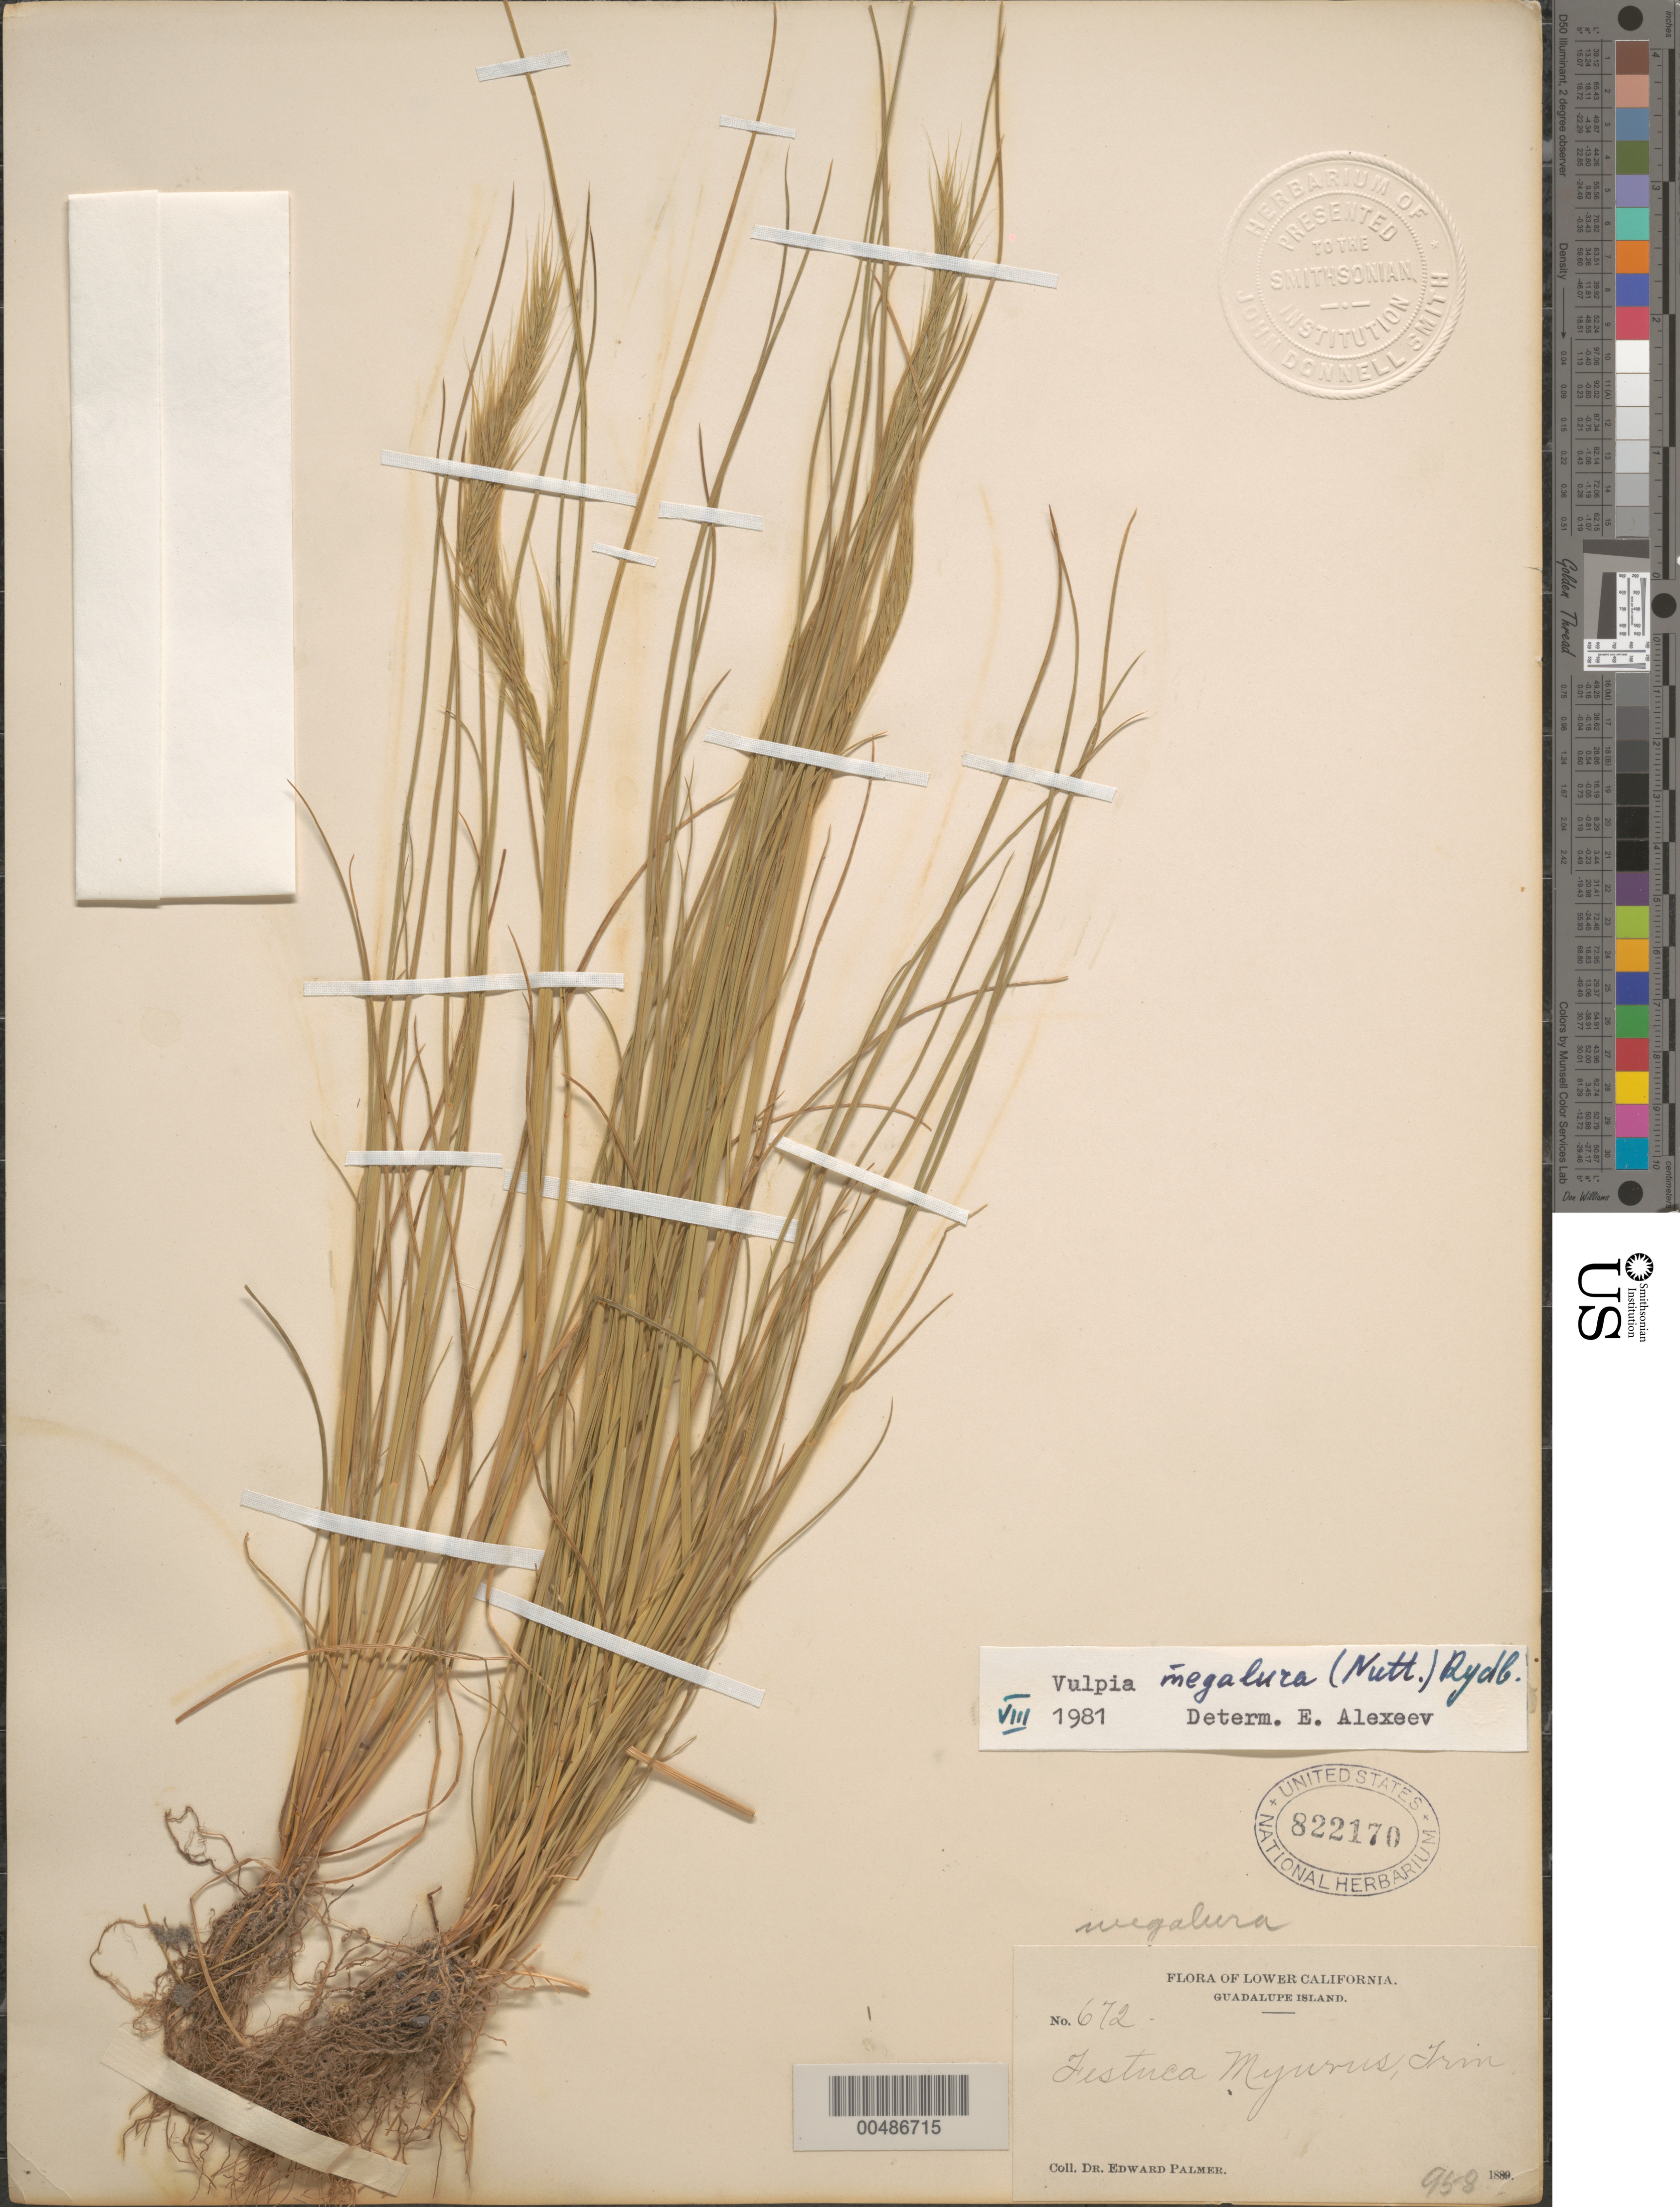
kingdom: Plantae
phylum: Tracheophyta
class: Liliopsida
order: Poales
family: Poaceae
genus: Festuca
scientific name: Festuca megalura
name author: Nutt.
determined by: Alexeev, E. B.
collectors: E. Palmer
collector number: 672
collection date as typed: Aug 1889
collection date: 1889-08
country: Mexico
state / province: Baja California Norte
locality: Guadalupe Island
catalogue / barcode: US 822170